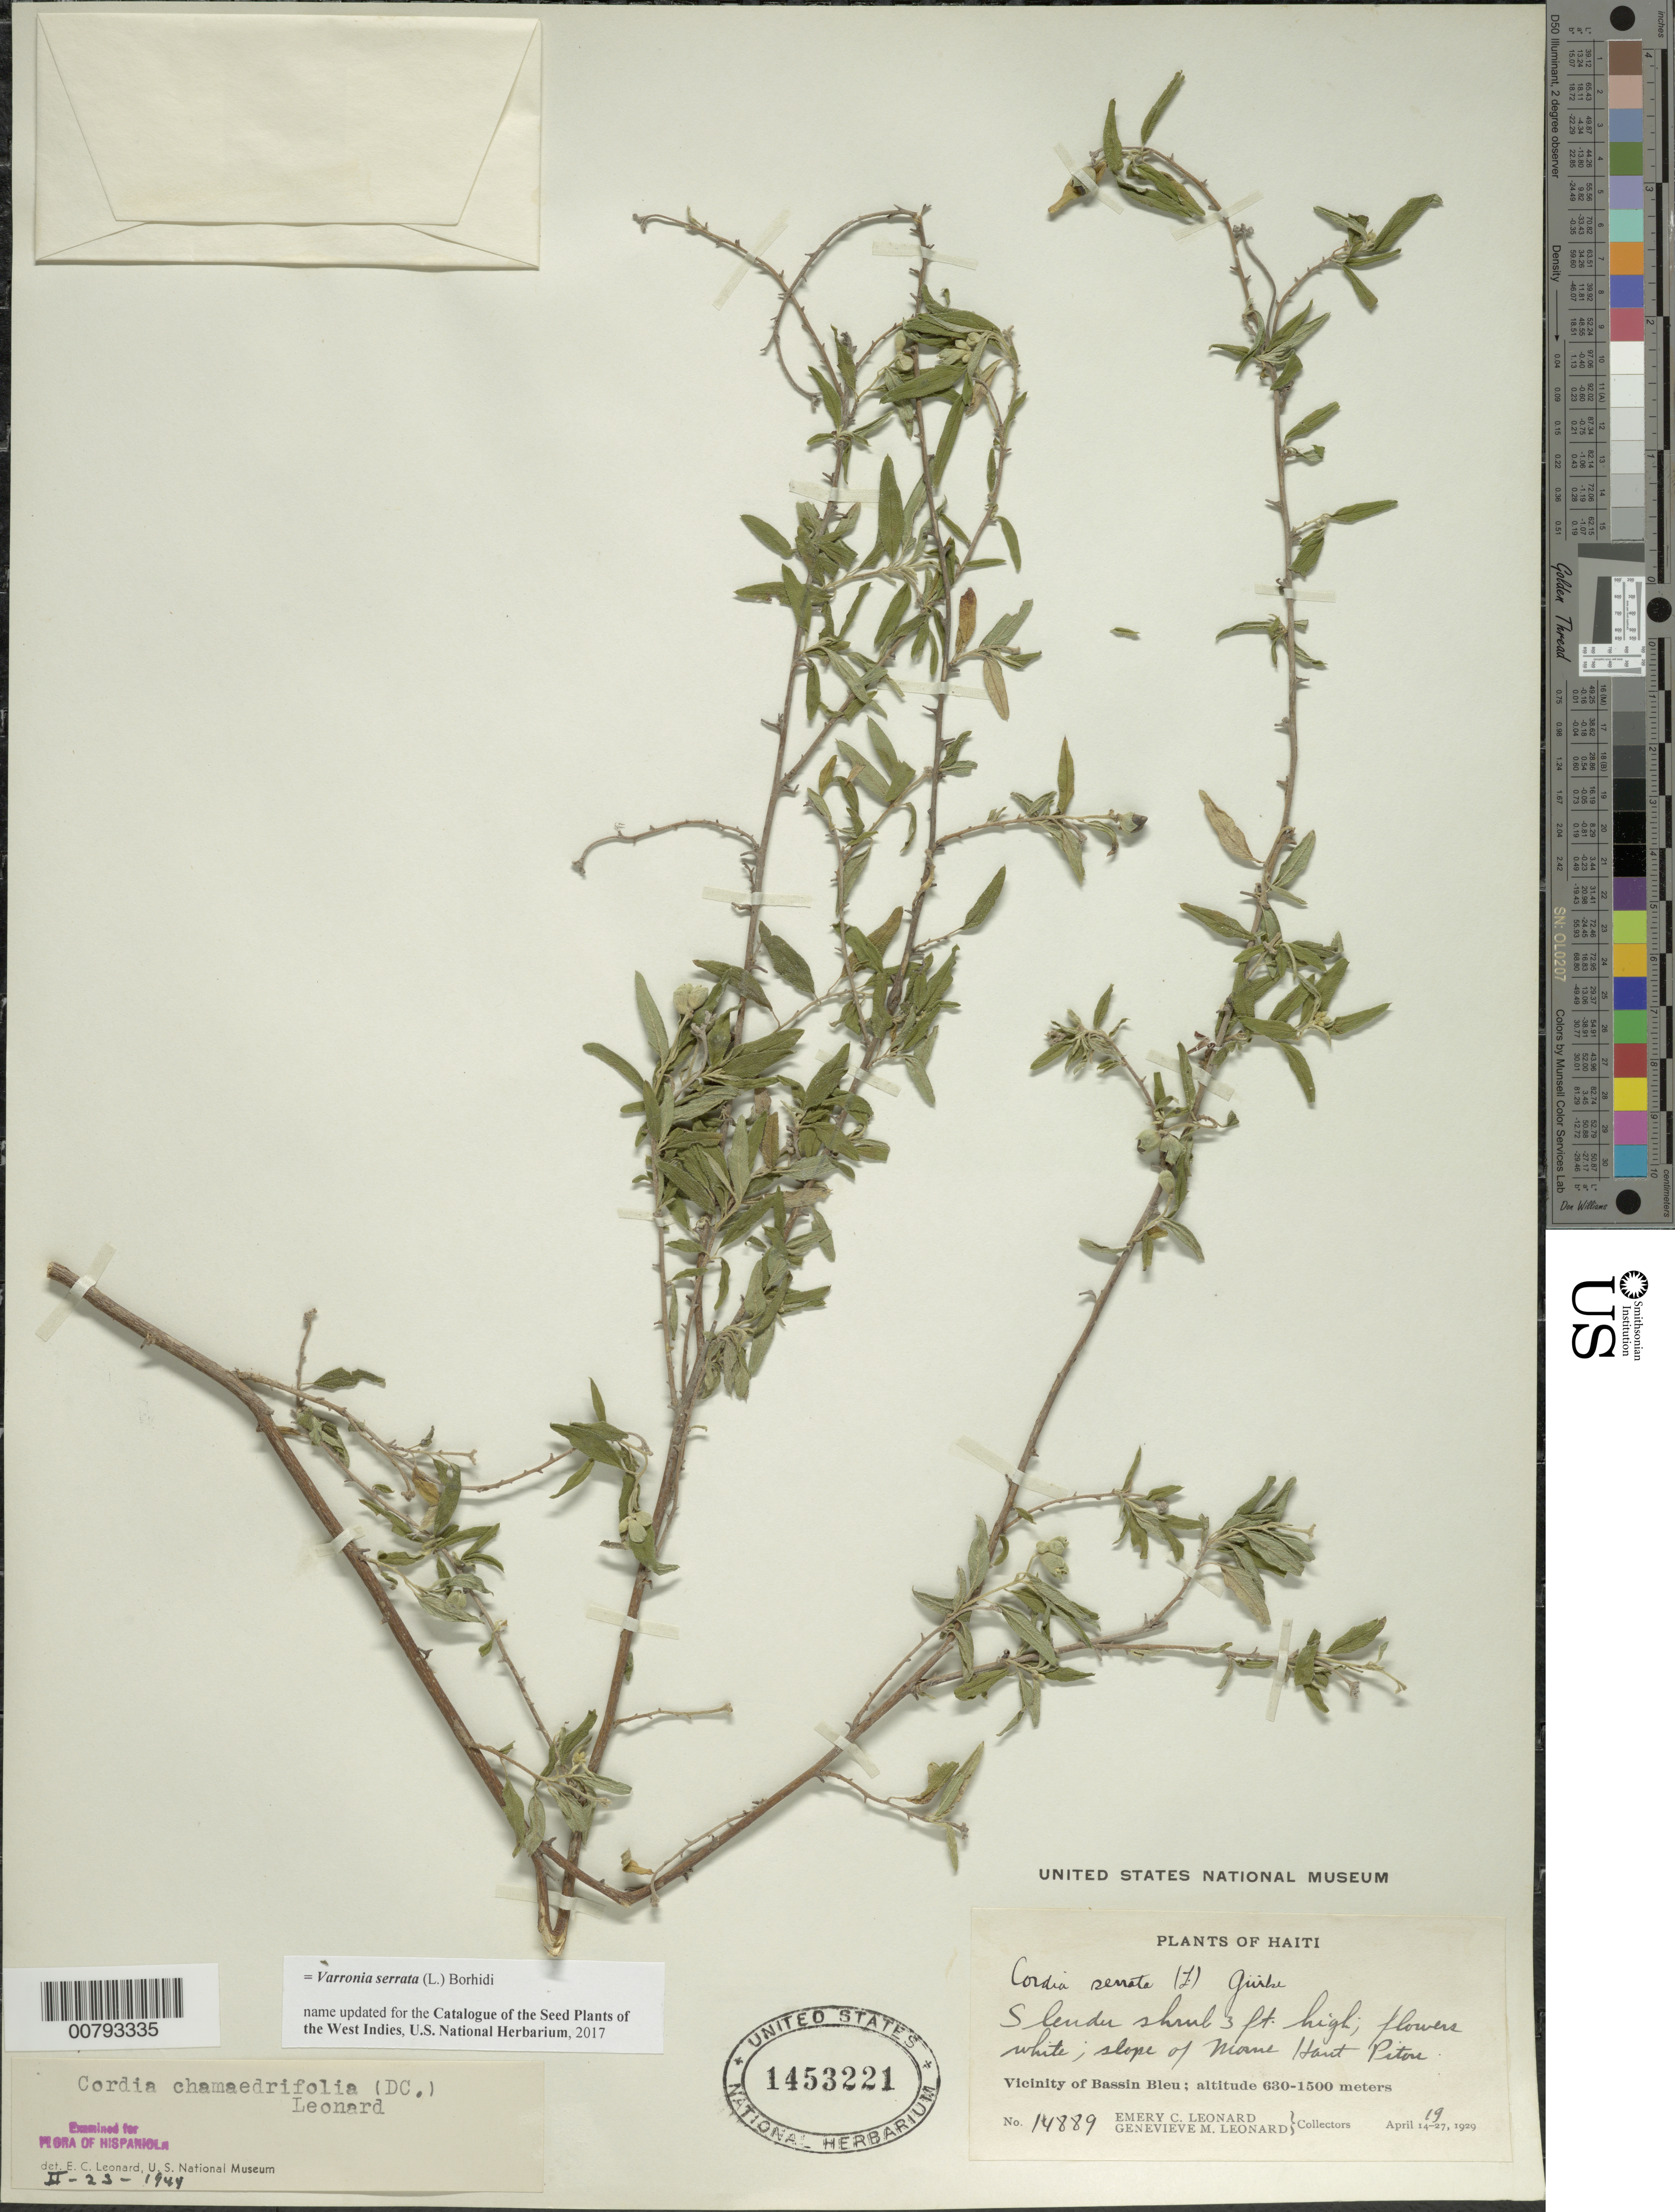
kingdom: Plantae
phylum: Tracheophyta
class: Magnoliopsida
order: Boraginales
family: Cordiaceae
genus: Varronia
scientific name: Varronia serrata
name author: (L.) Borhidi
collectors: E. C. Leonard & G. M. Leonard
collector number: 14889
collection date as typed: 19 Apr 1929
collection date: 1929-04-19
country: Haiti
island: Hispaniola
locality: Vicinity of Bassin Bleu, slope of Morne Haut Piton.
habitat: Slope.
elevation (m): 630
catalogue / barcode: US 1453221